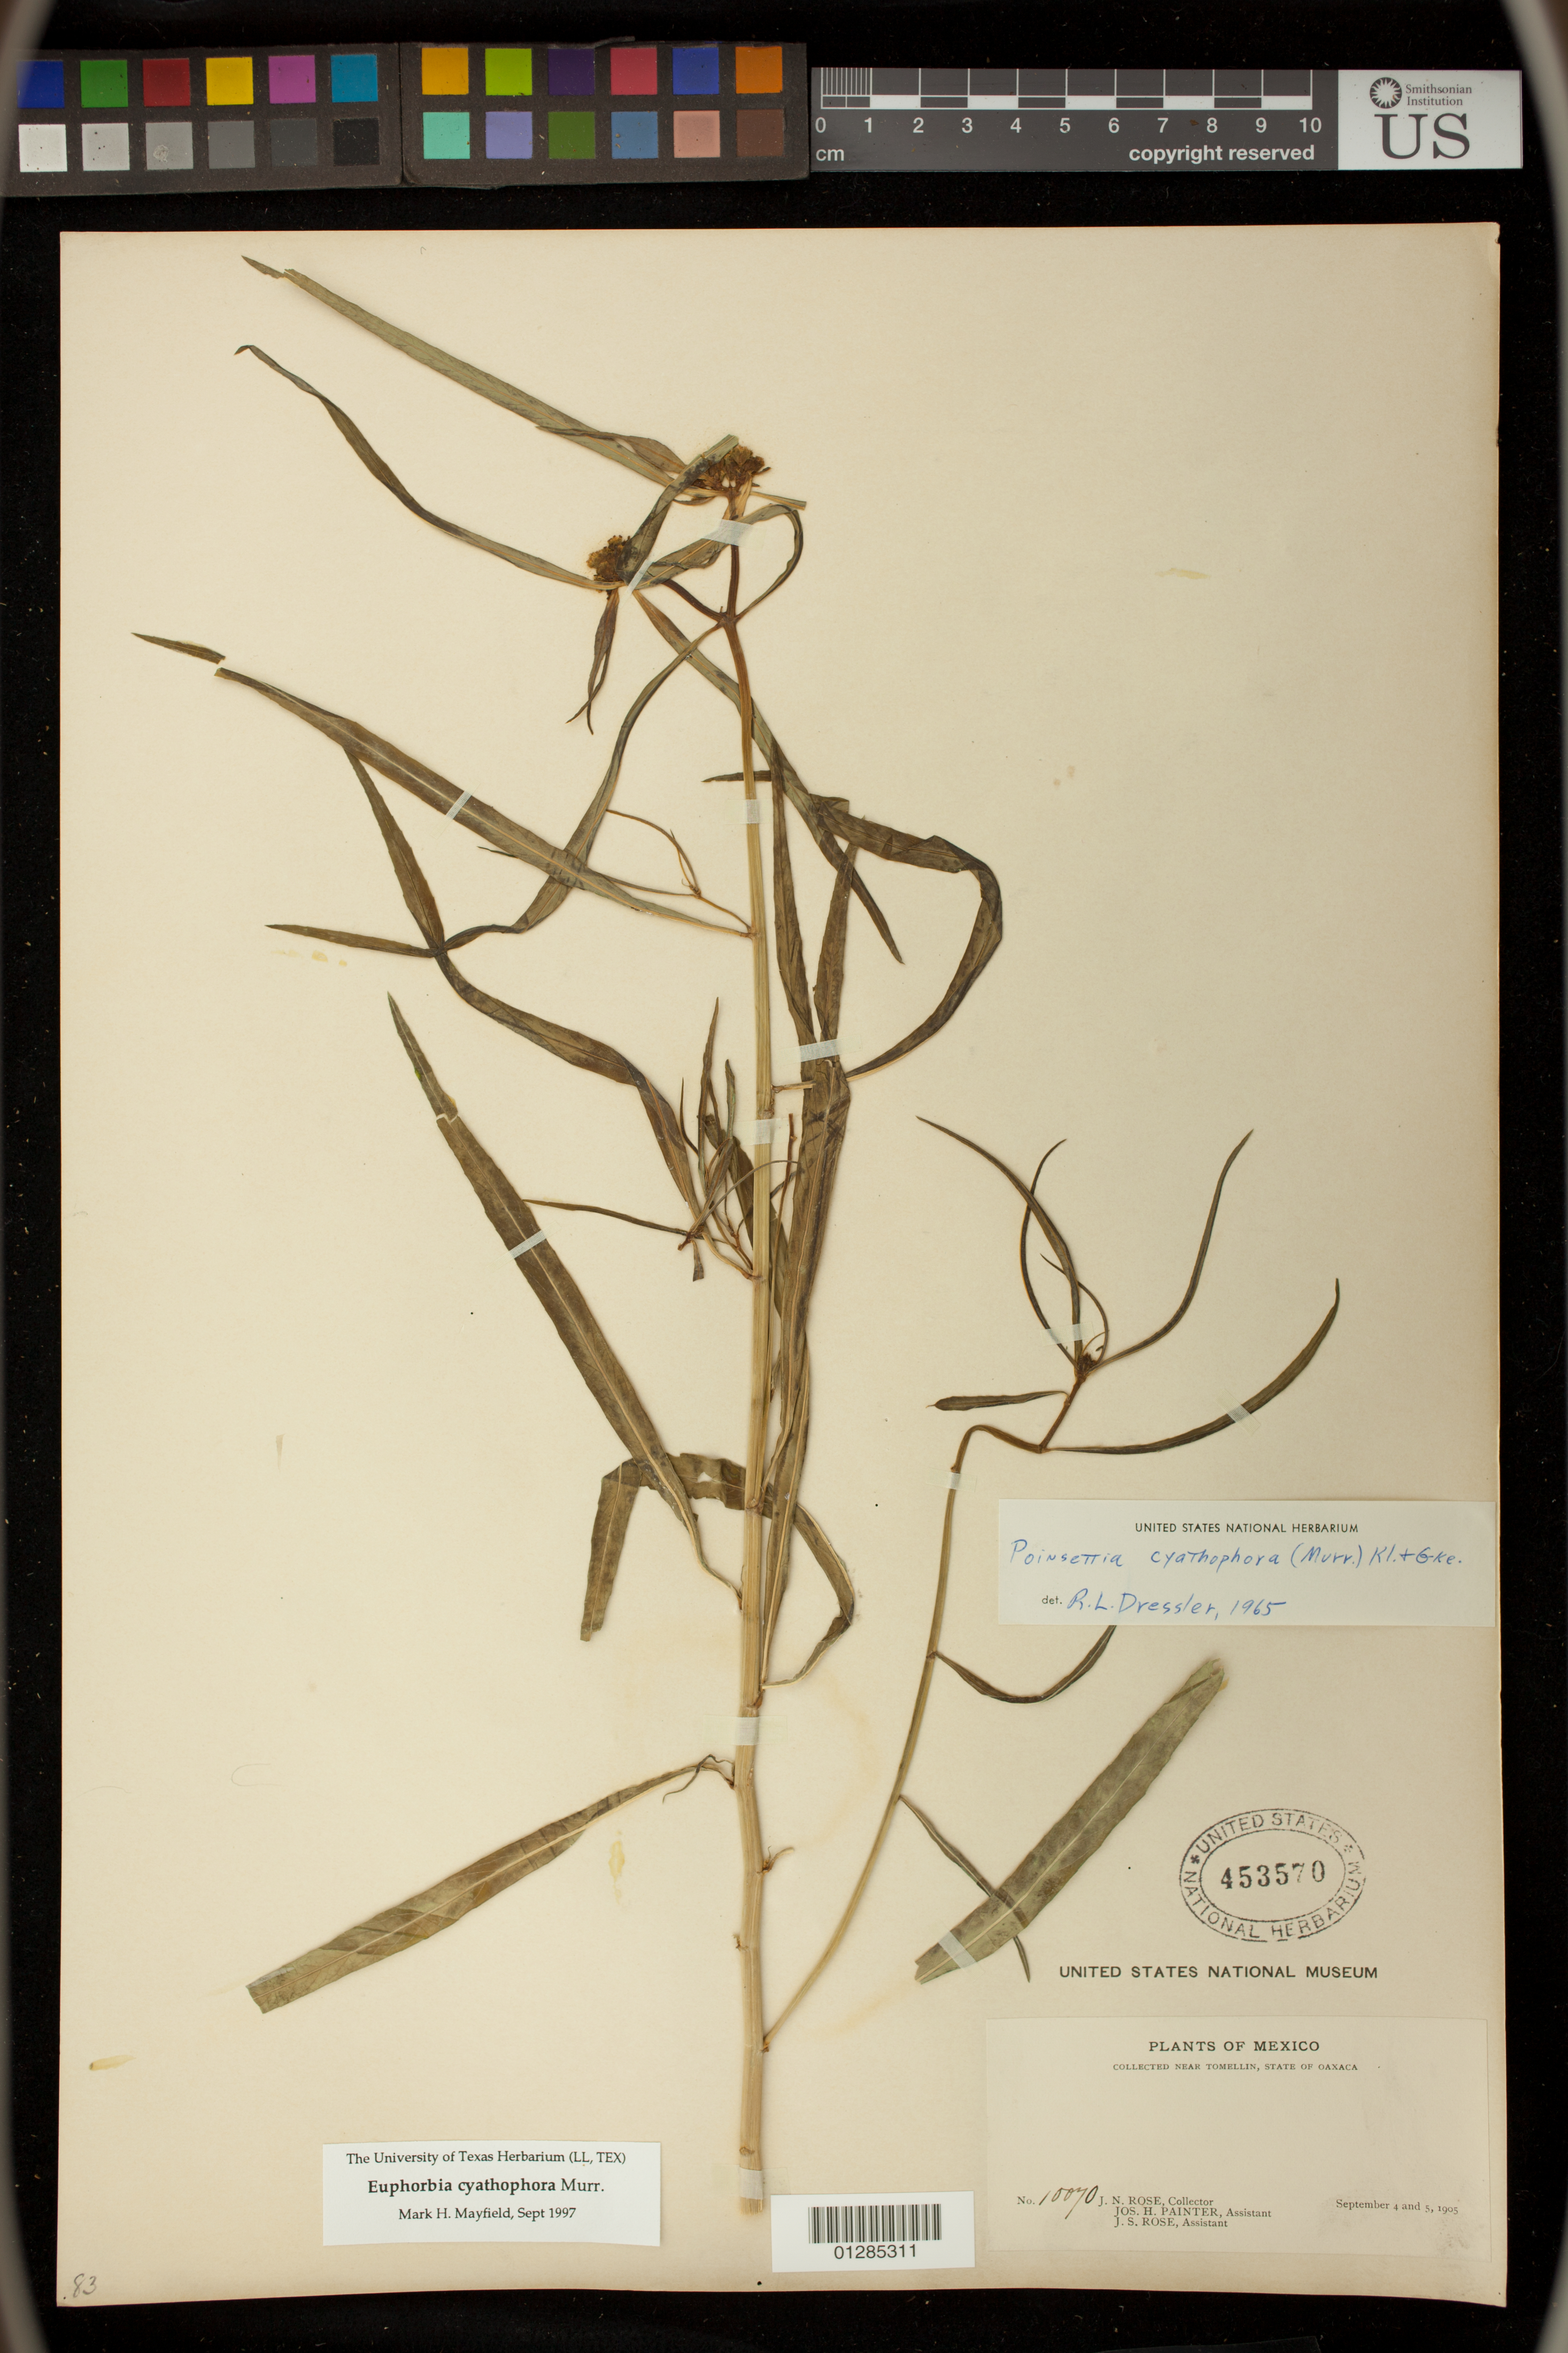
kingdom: Plantae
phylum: Tracheophyta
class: Magnoliopsida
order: Malpighiales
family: Euphorbiaceae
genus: Euphorbia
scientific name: Euphorbia heterophylla var. cyathophora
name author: (Murr.) Griseb.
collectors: J. N. Rose, J. H. Painter & J. S. Rose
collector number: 10070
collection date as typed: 04 Sep 1905 to 05 Sep 1905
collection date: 1905-09-04/1905-09-05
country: Mexico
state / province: Oaxaca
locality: Near tomellin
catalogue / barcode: US 453570